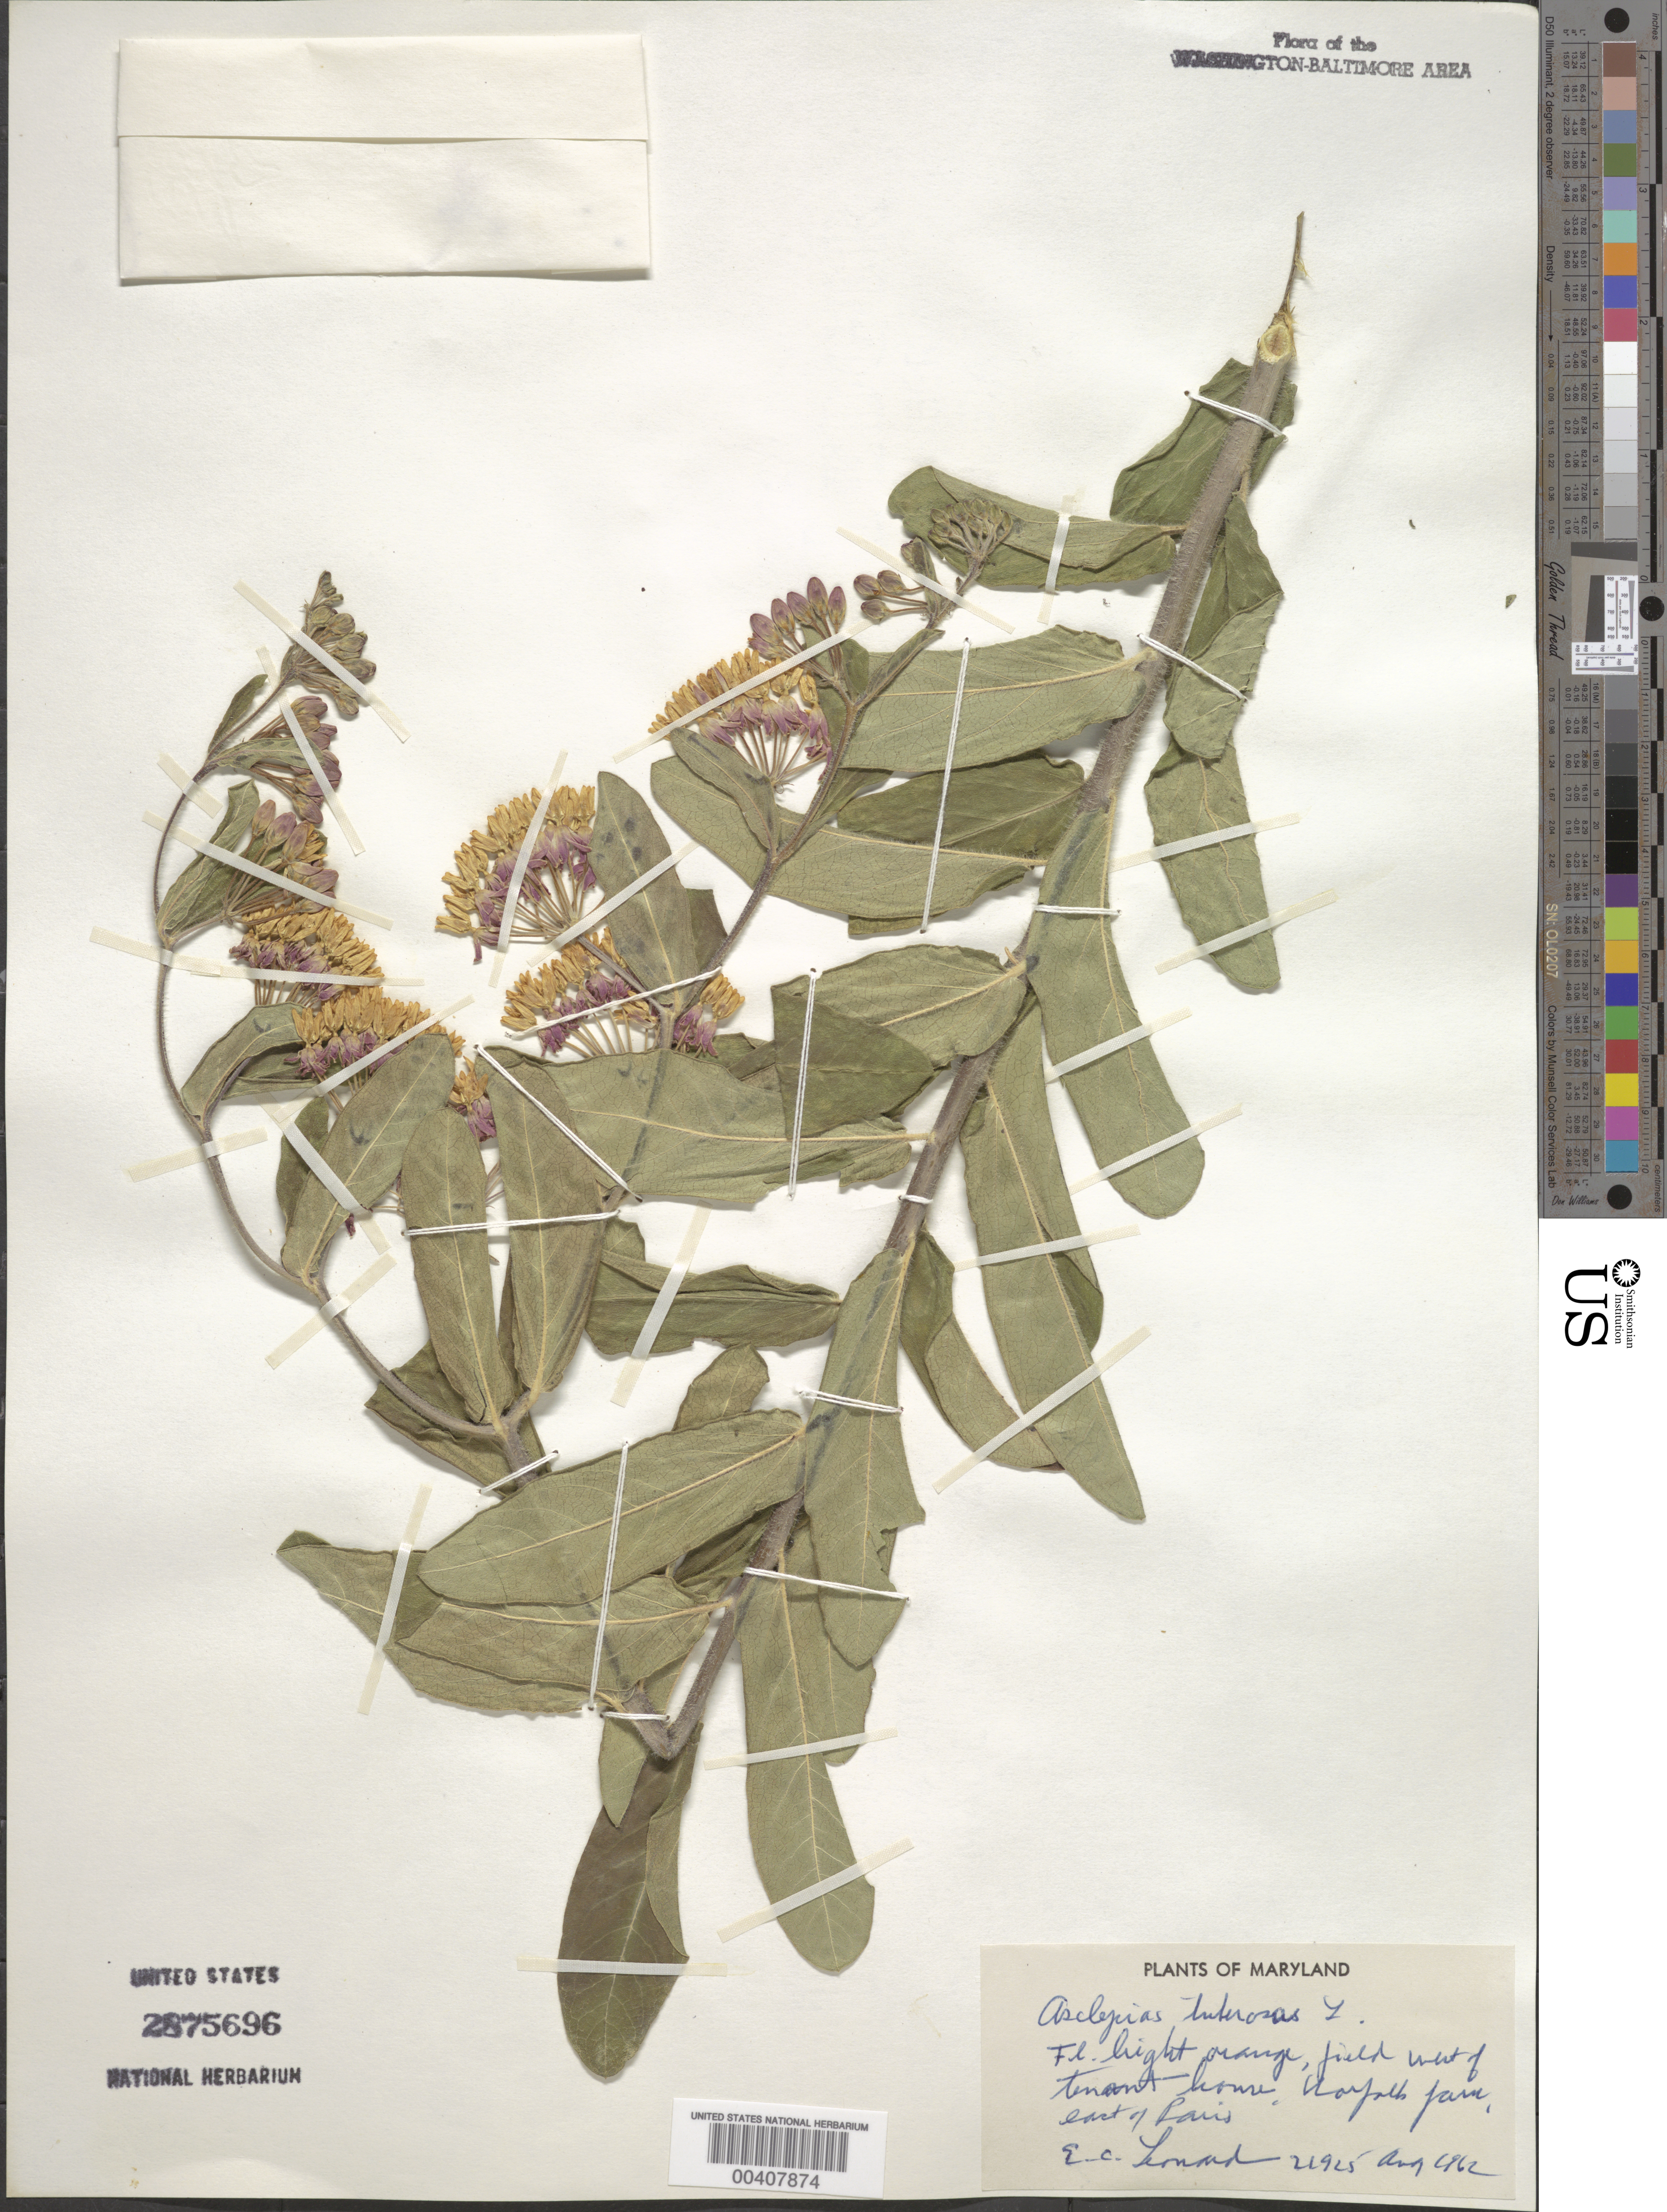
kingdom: Plantae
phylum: Tracheophyta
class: Magnoliopsida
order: Gentianales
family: Apocynaceae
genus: Asclepias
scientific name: Asclepias tuberosa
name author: L.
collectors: E. C. Leonard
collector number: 21925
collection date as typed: Aug 1962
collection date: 1962-08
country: United States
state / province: Maryland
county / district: Calvert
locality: East of Paris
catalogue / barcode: US 2875696